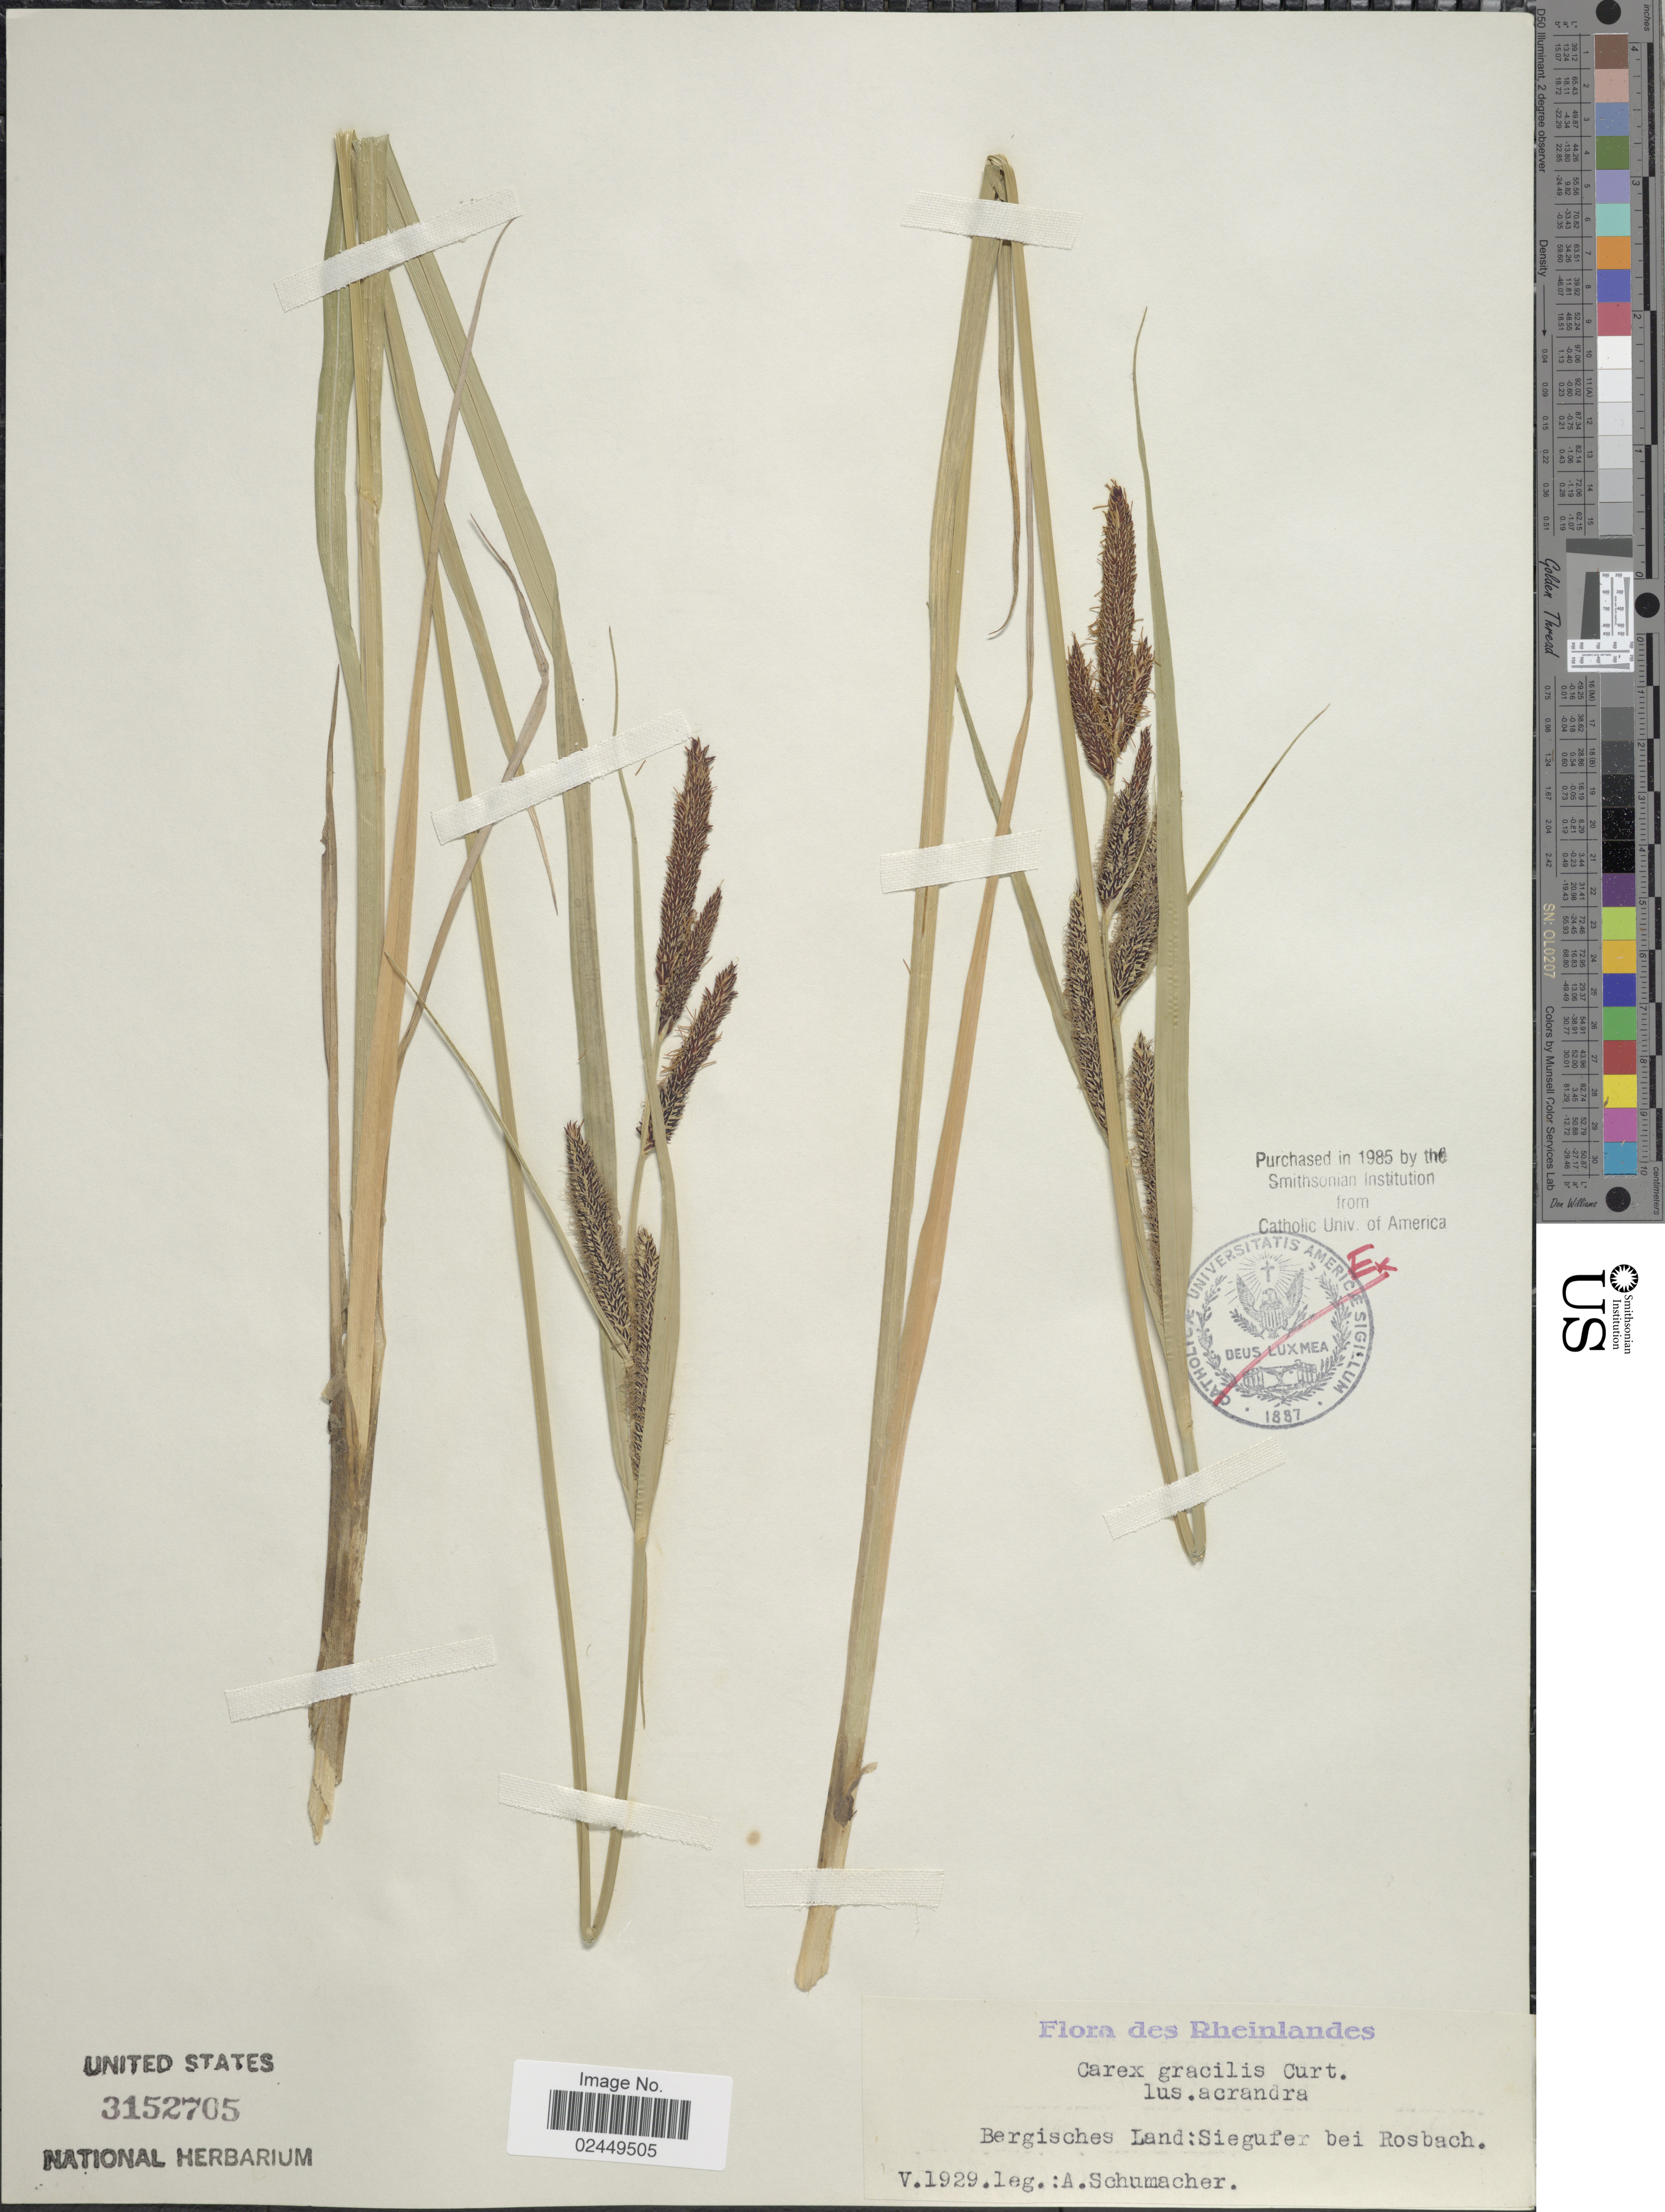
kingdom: Plantae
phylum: Tracheophyta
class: Liliopsida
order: Poales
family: Cyperaceae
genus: Carex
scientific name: Carex acuta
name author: L.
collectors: A. Schumacher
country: Germany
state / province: Rhineland-Palatinate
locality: Rheinlandes, Bergisches Land: Siegufer bei Rosbach.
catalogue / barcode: US 3152705